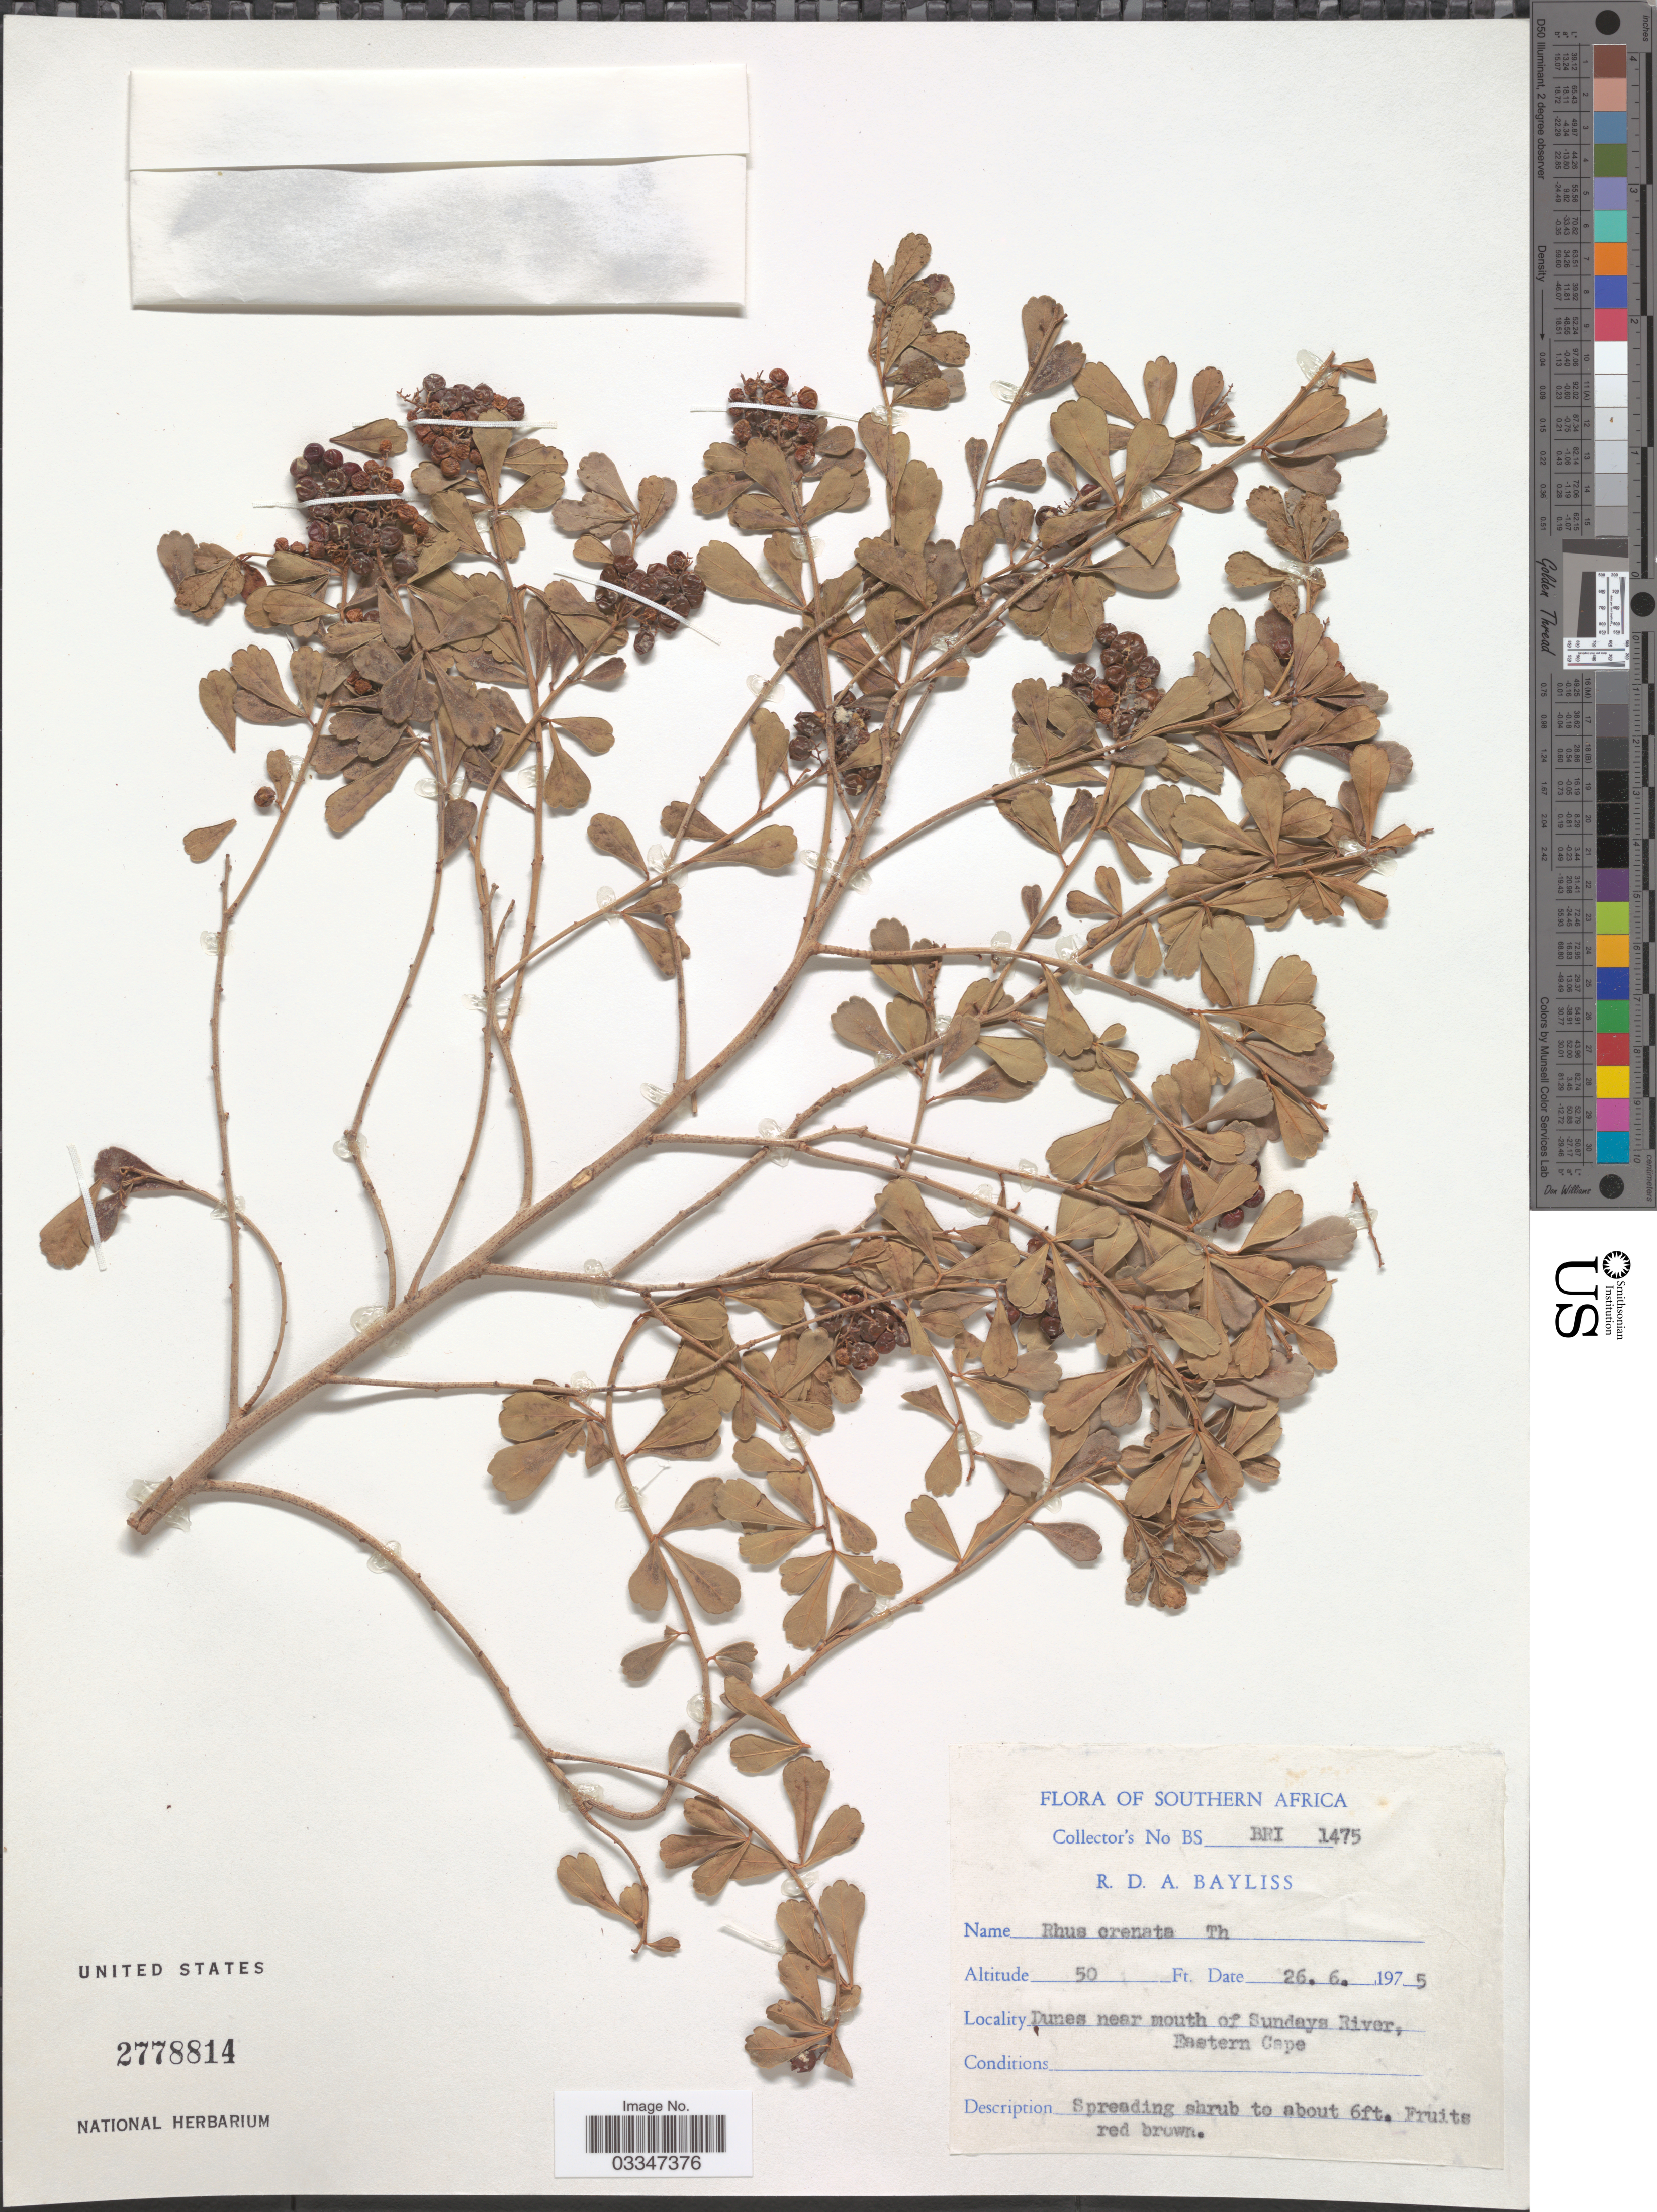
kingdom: Plantae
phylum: Tracheophyta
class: Magnoliopsida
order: Sapindales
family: Anacardiaceae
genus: Rhus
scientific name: Rhus crenata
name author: Thunb.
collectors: R. Bayliss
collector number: BS BRI 1475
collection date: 1975-06-26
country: South Africa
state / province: Eastern Cape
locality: Southern Africa. Dunes near mouth of Sundaya River.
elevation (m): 15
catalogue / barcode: US 2778814